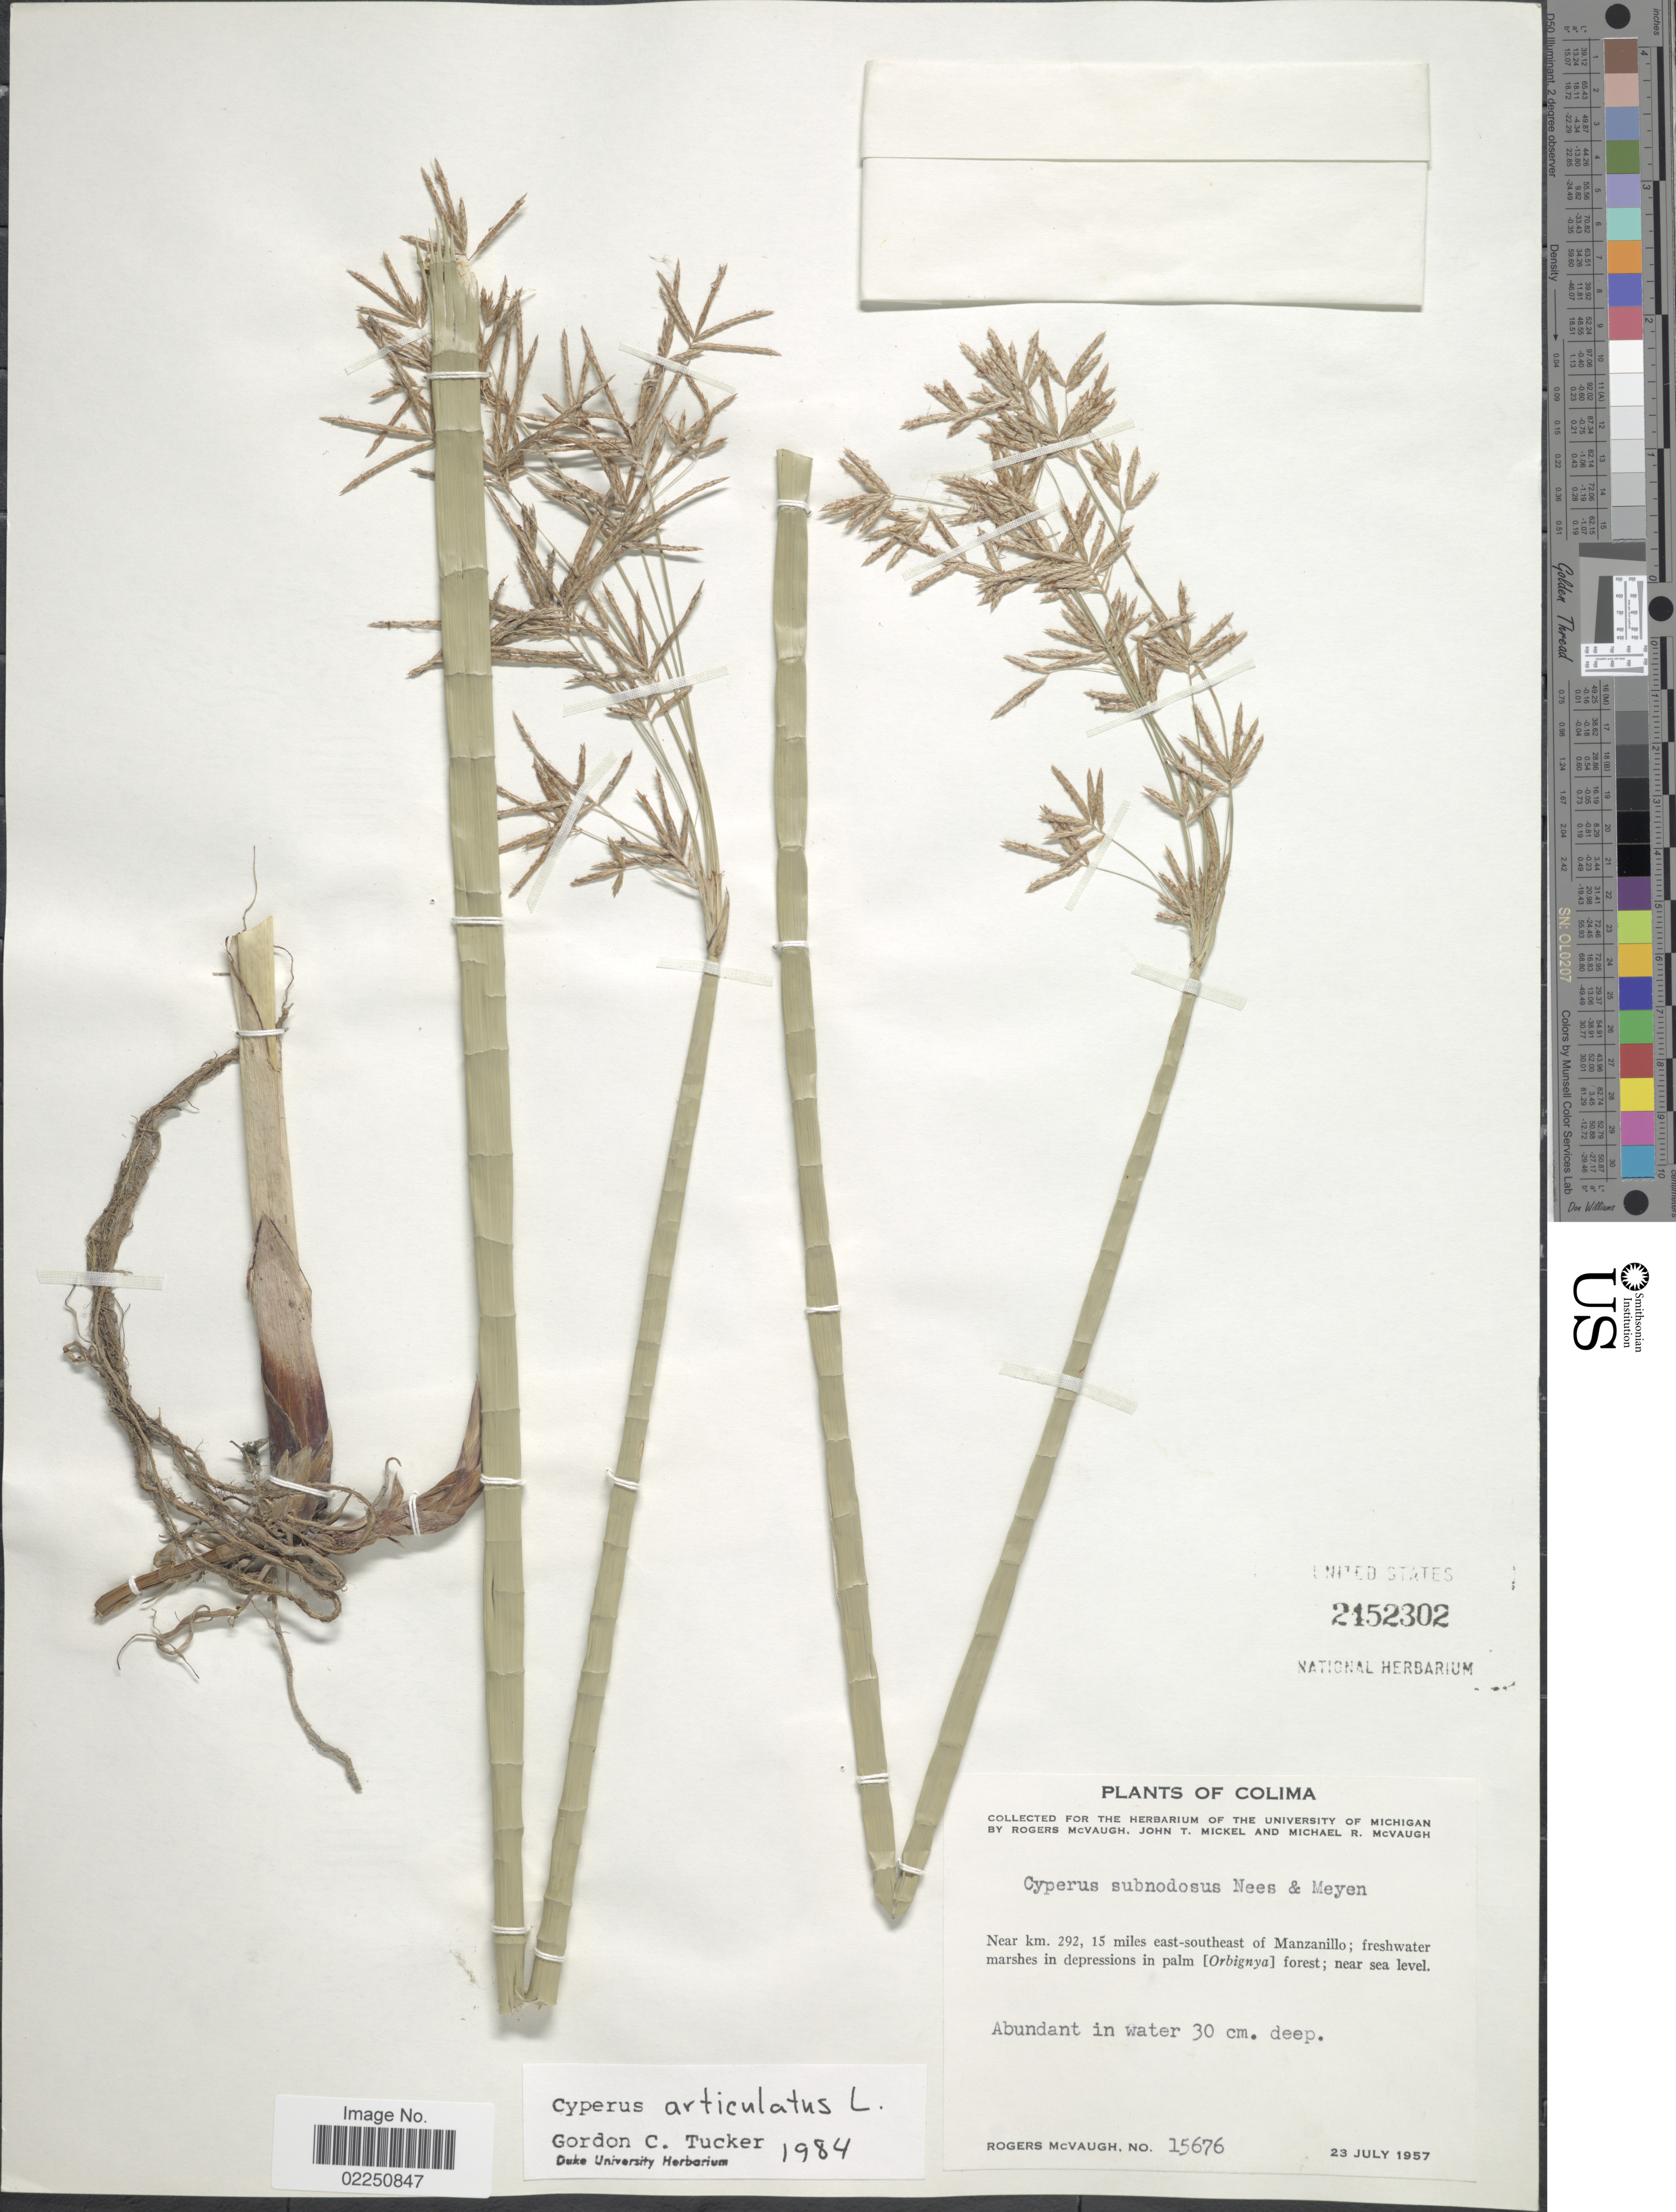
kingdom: Plantae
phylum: Tracheophyta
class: Liliopsida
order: Poales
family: Cyperaceae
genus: Cyperus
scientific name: Cyperus articulatus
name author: L.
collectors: R. McVaugh, J. T. Mickel & M. R. McVaugh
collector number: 15676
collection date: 1957-07-23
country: Mexico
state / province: Colima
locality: Near km. 292, 15 miles east-southeast of Manzanillo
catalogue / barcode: US 2452302